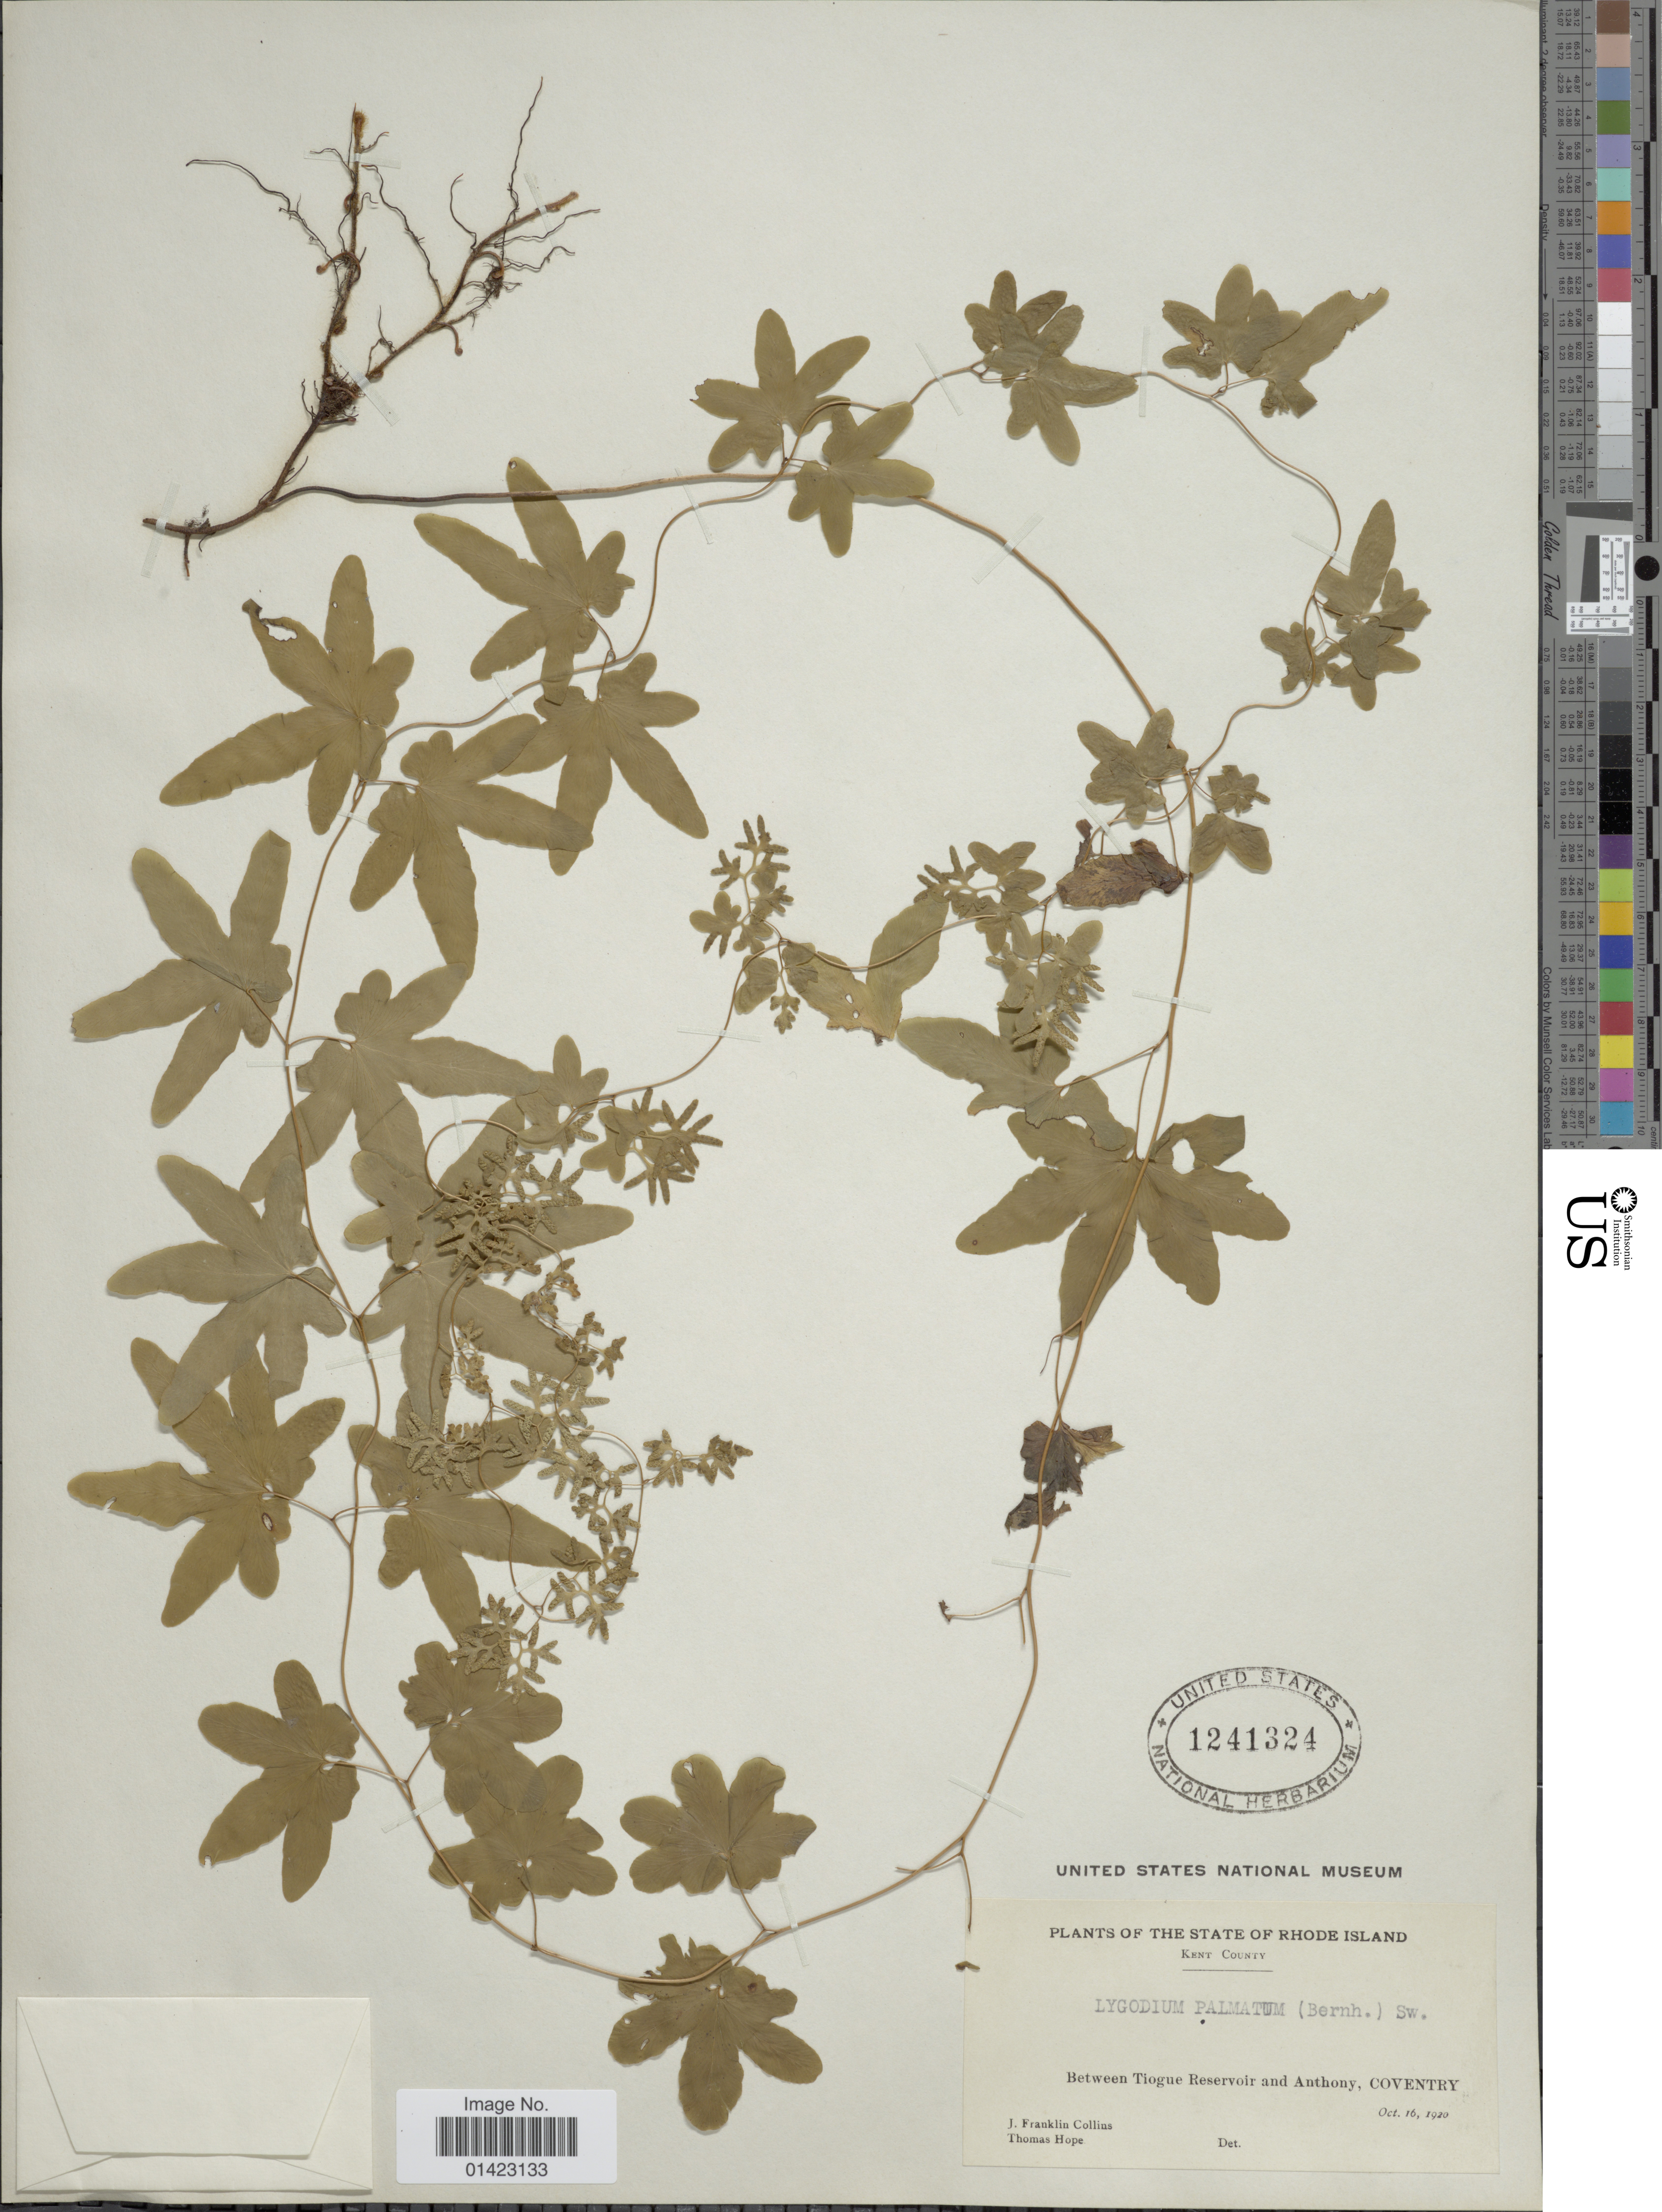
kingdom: Plantae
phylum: Tracheophyta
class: Polypodiopsida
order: Schizaeales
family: Lygodiaceae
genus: Lygodium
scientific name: Lygodium palmatum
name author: (Bernh.) Sw.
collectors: J. Collins & T. Hope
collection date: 1920-10-16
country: United States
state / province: Rhode Island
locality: State of Rhode Island, between Tiogue Reservoir and Anthony, Coventry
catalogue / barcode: US 1241324